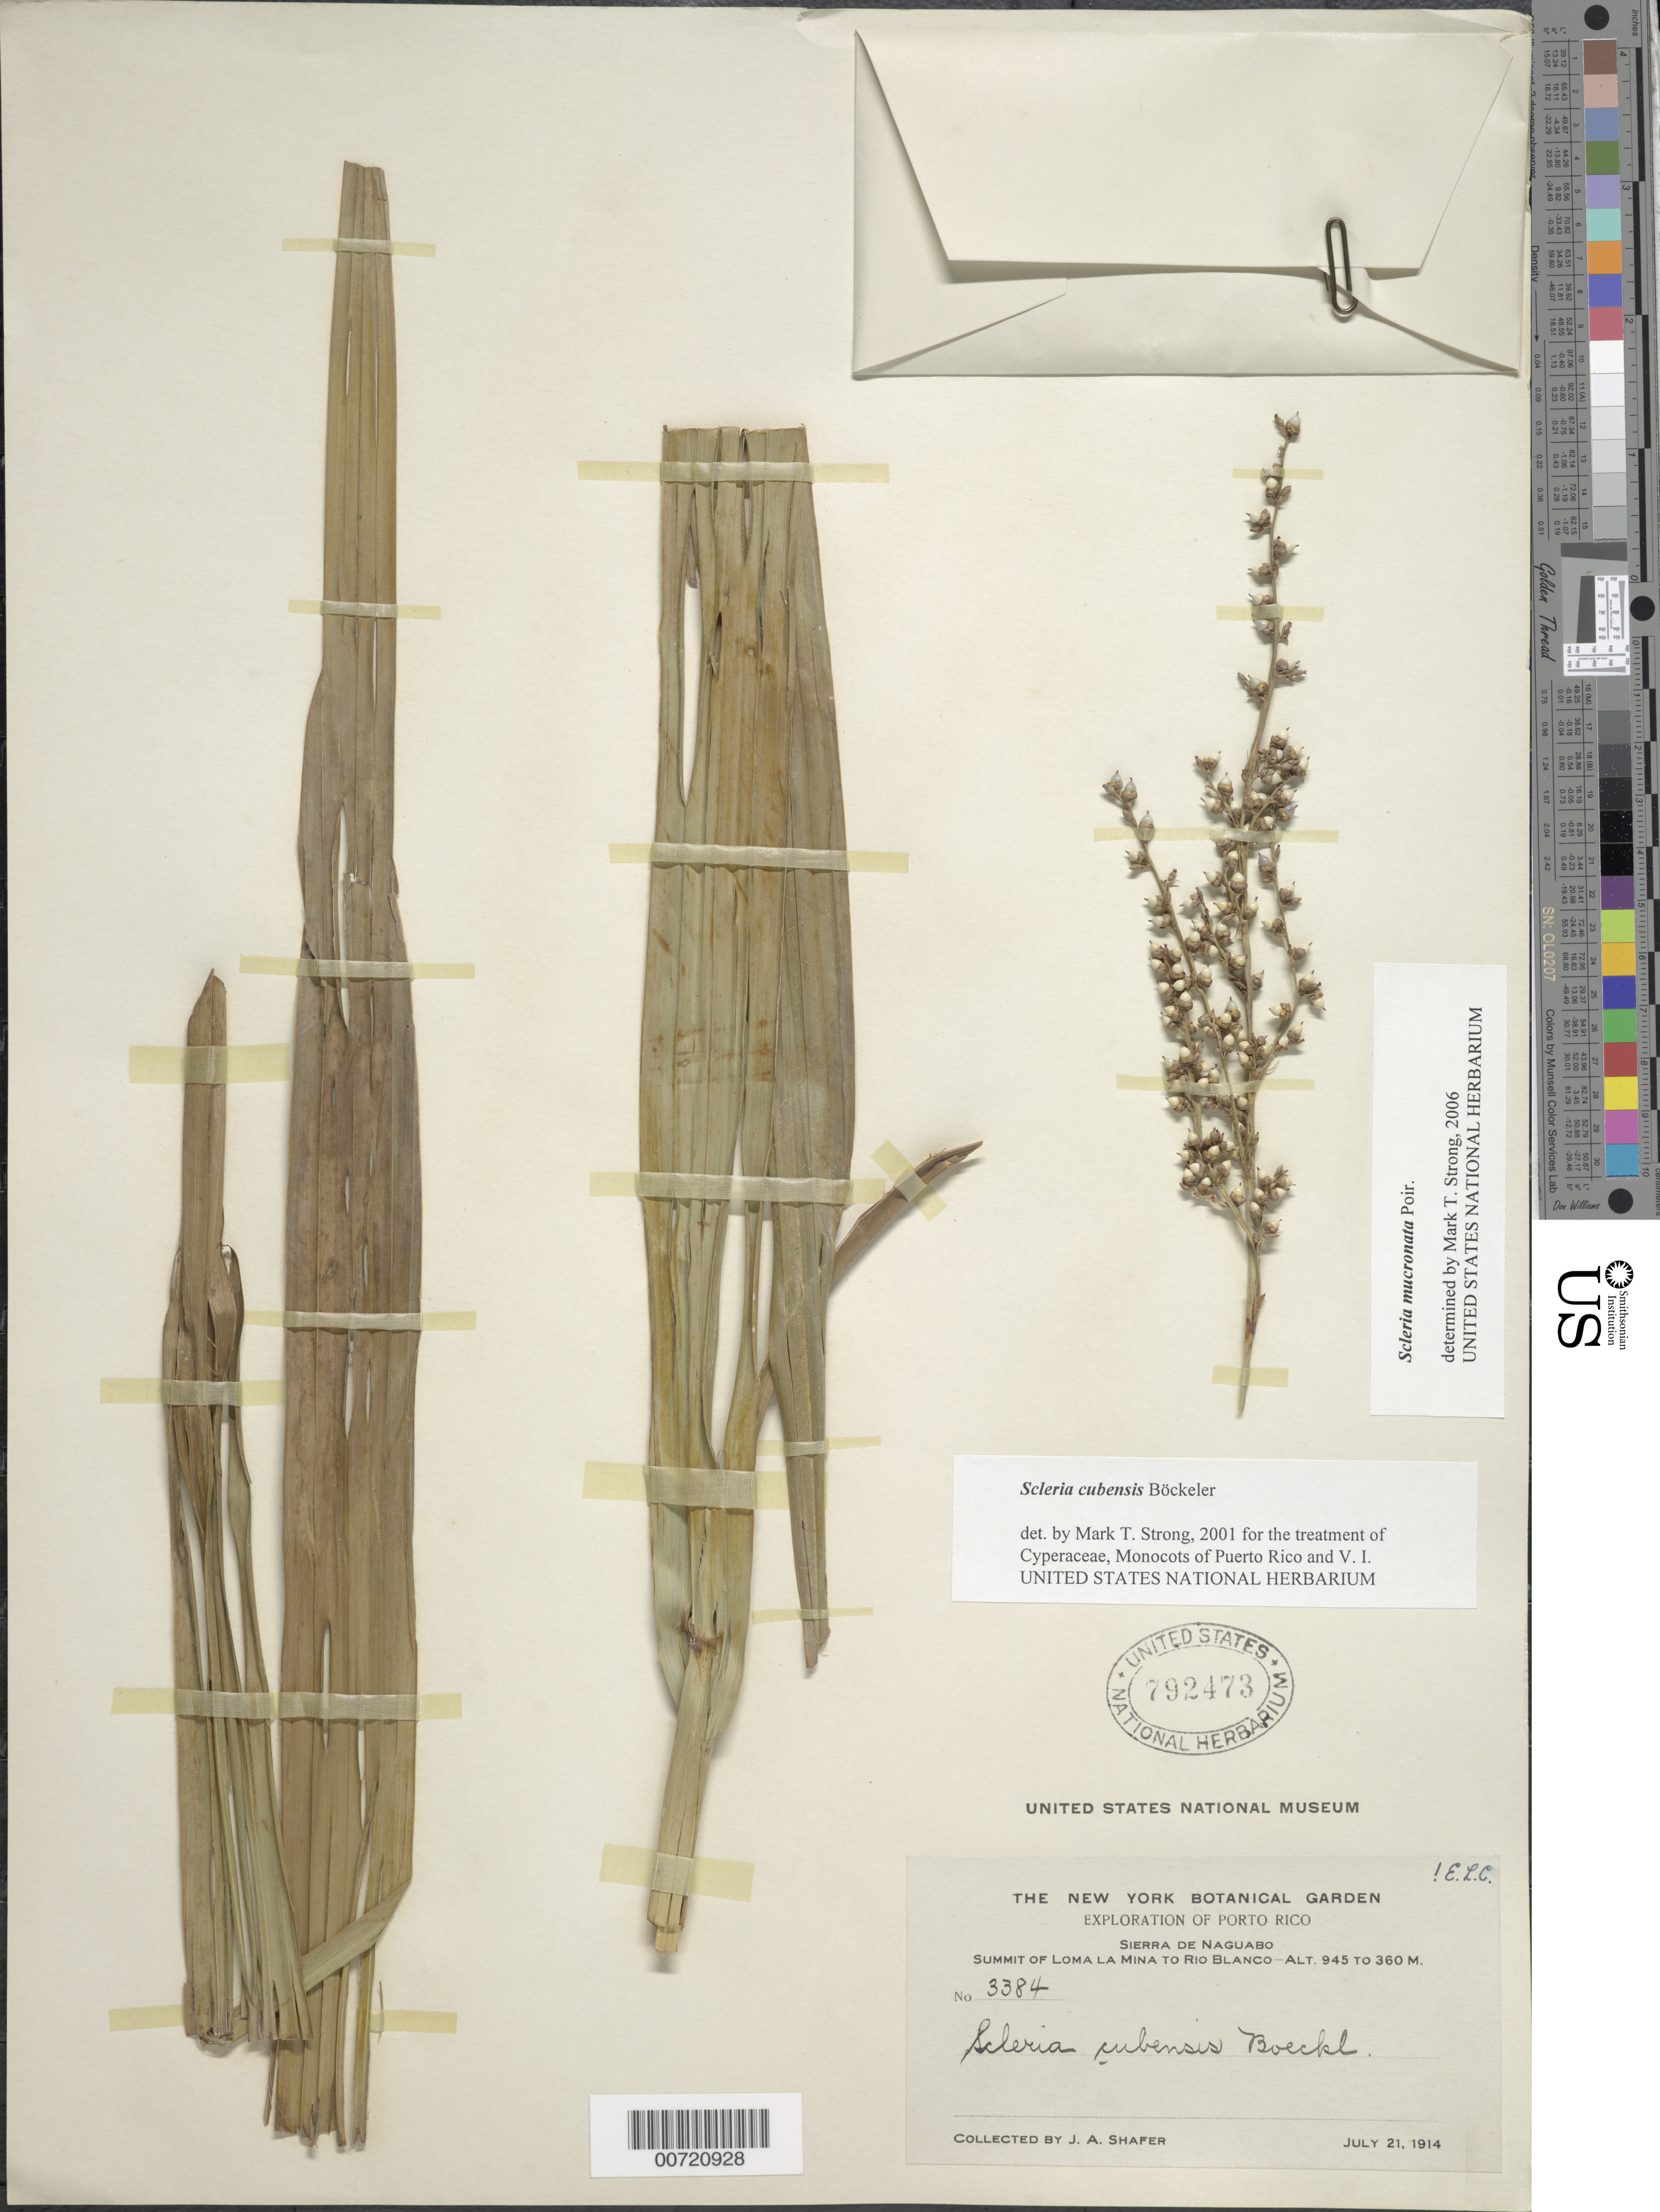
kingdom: Plantae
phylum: Tracheophyta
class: Liliopsida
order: Poales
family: Cyperaceae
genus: Scleria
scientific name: Scleria mucronata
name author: Poir.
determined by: Strong, M. T., (US), Smithsonian Institution - National Museum of Natural History (UNITED STATES)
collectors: J. A. Shafer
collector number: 3384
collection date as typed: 21 Jul 1914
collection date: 1914-07-21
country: Puerto Rico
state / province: Naguabo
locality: Sierra de Naguabo: Summit of Loma La Mina to Rio Blanco.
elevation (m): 945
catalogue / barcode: US 792473